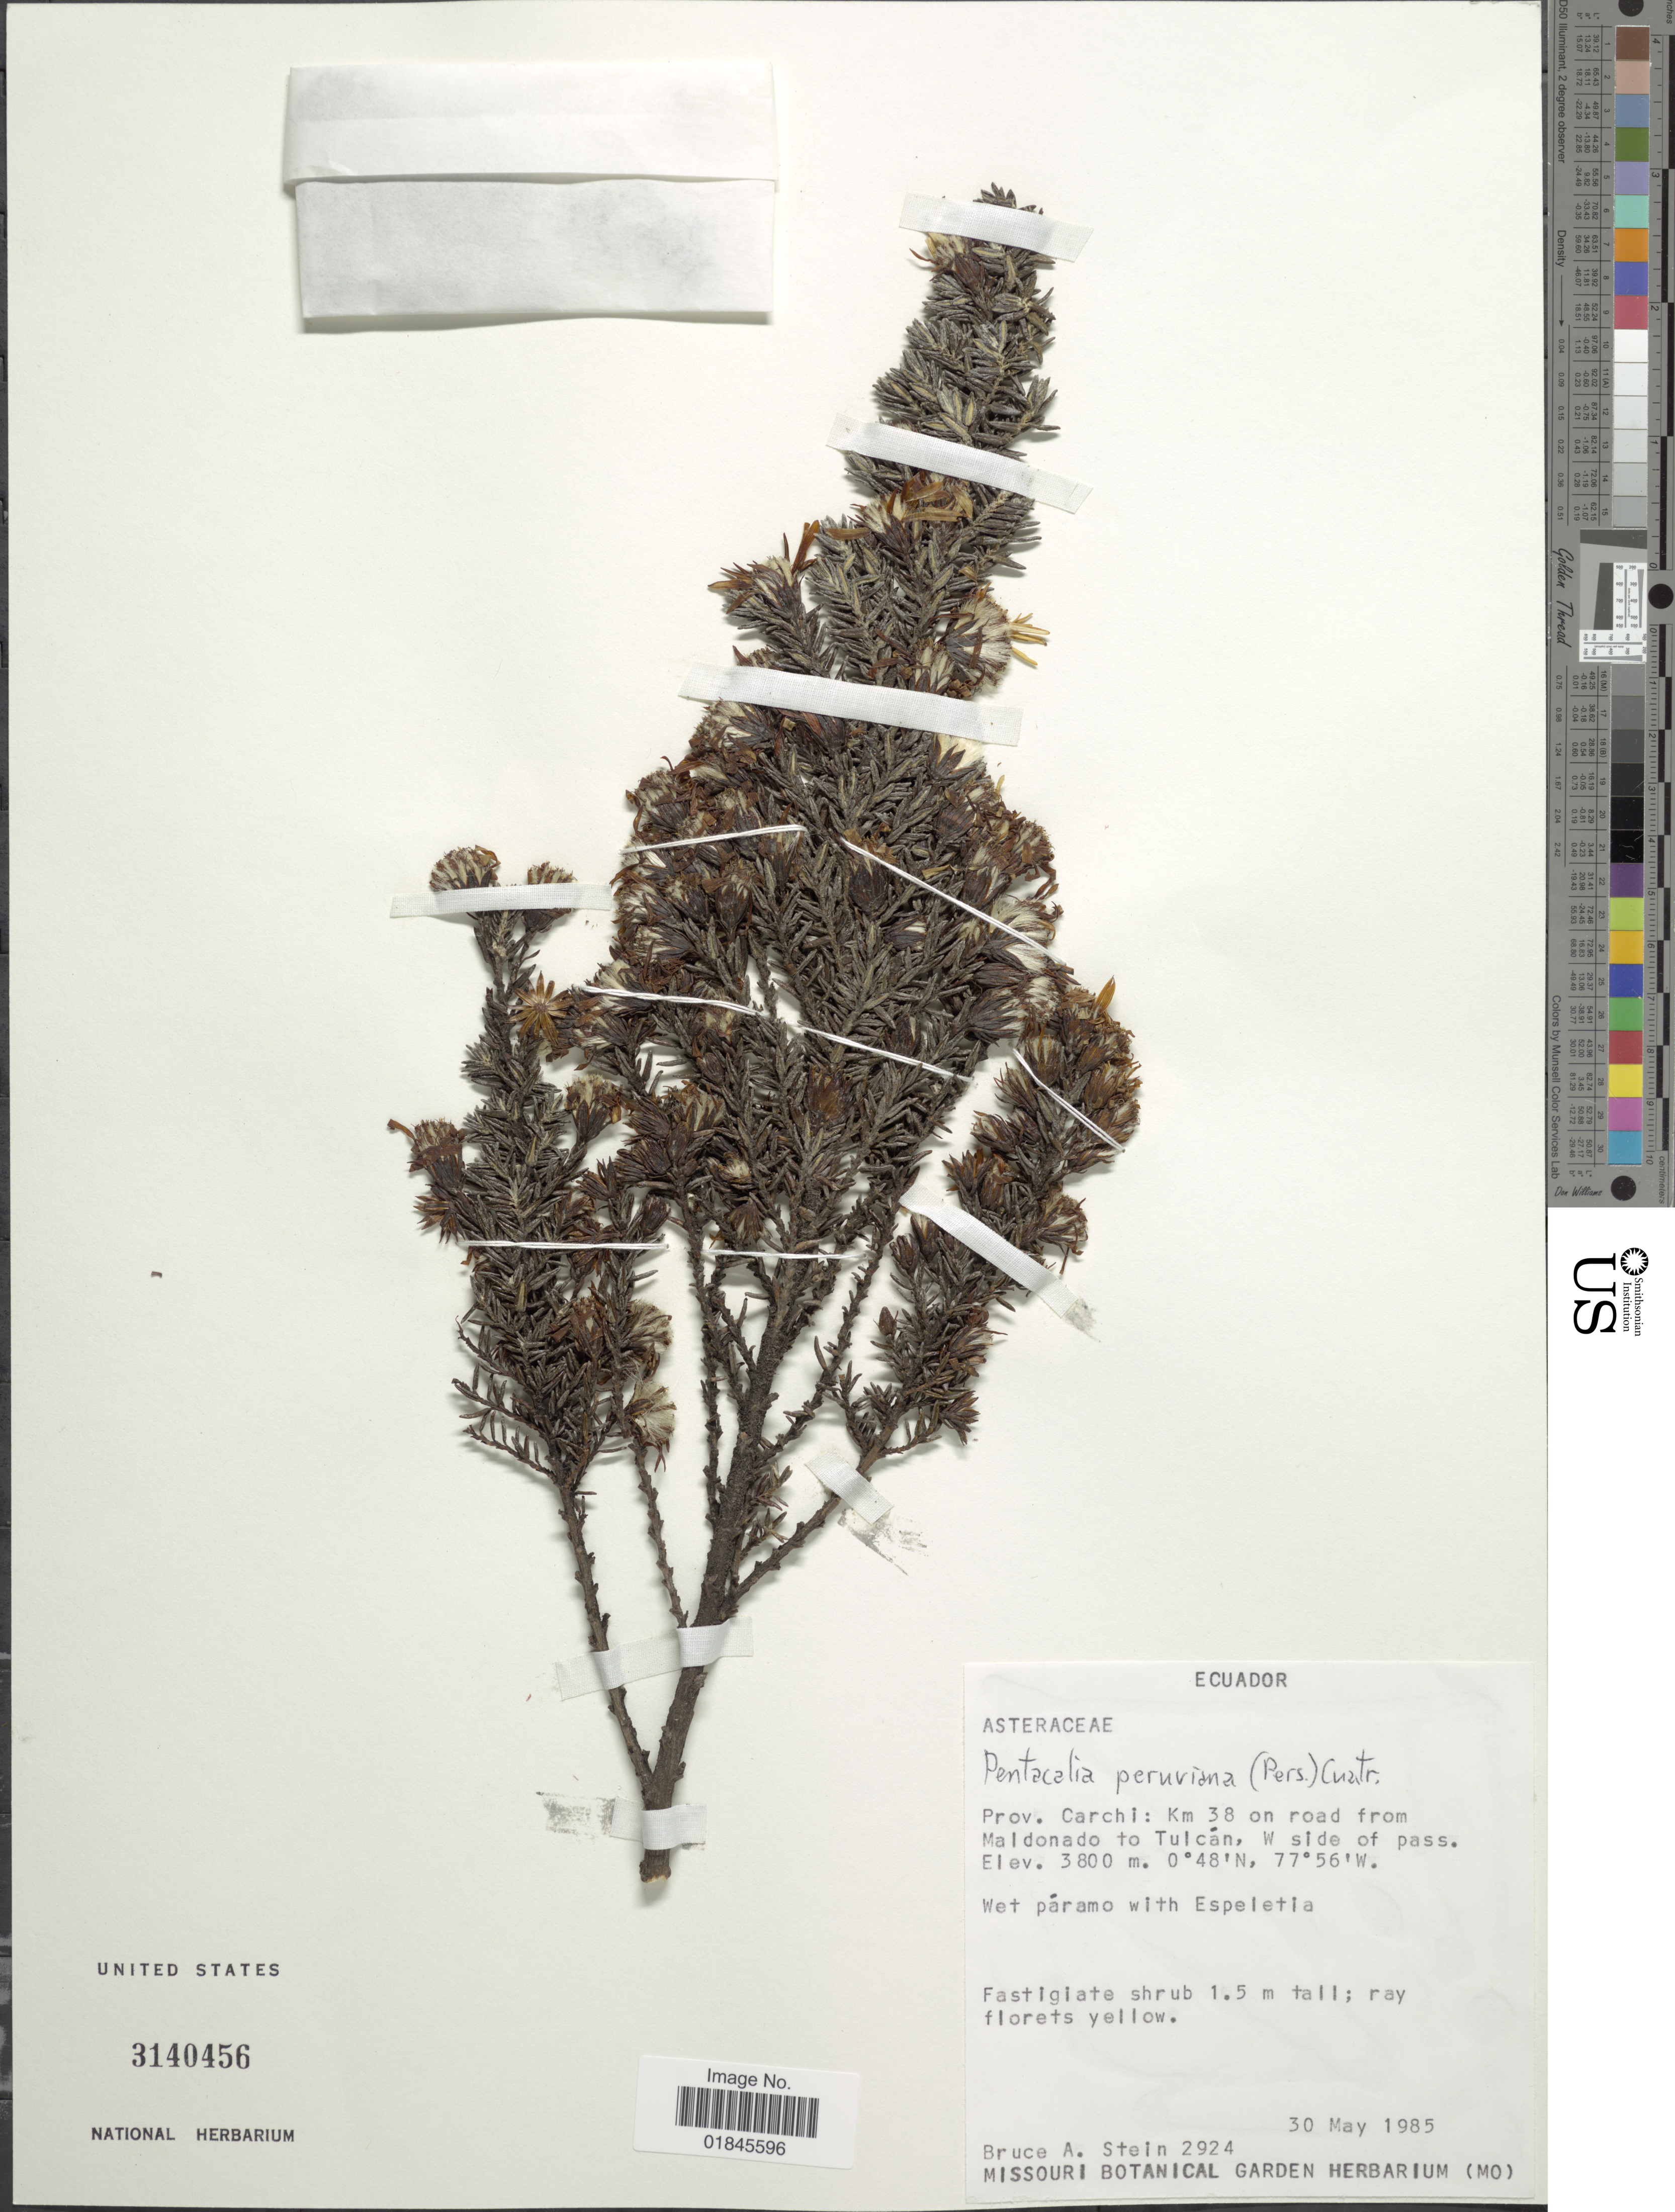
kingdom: Plantae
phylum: Tracheophyta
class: Magnoliopsida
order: Asterales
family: Asteraceae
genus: Pentacalia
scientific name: Pentacalia peruviana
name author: (Pers.) Cuatrec.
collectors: B. A. Stein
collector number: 2924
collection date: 1985-05-30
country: Ecuador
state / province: Carchi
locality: Prov. Carchi: Km 38 on road from Maldonado to Tuklcán, W side of pass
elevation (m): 3800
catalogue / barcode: US 3140456